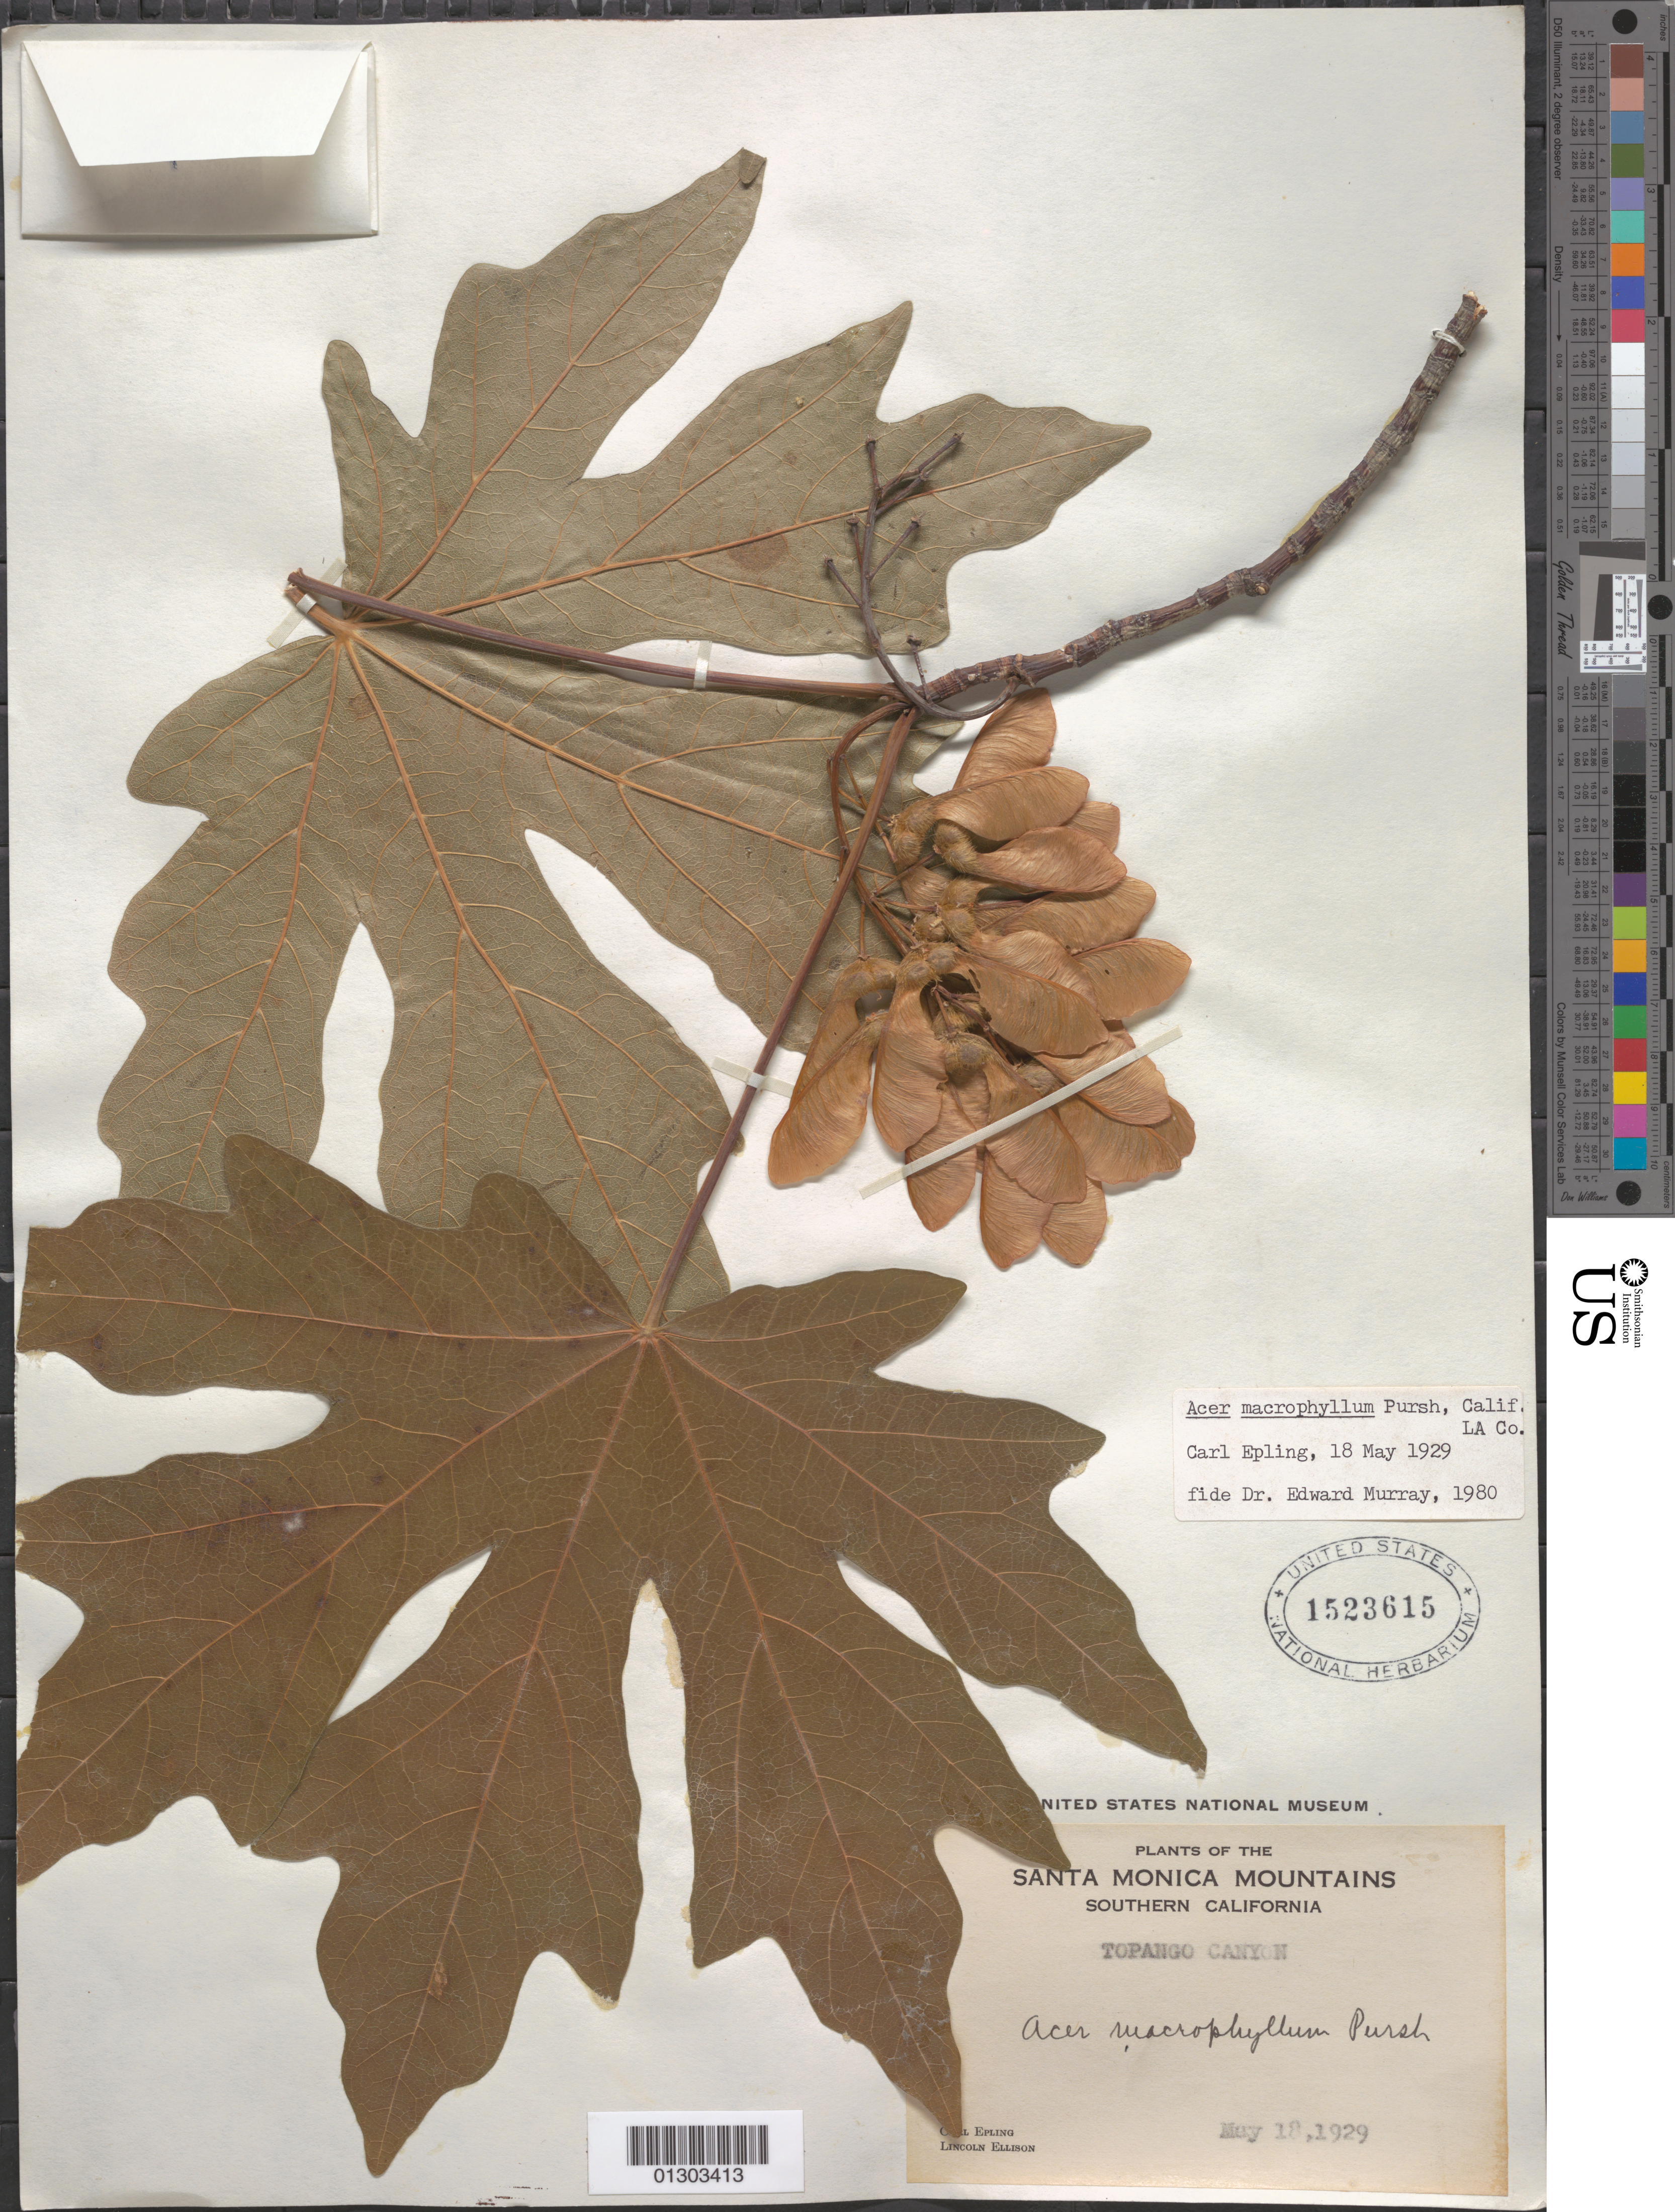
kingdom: Plantae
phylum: Tracheophyta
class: Magnoliopsida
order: Sapindales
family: Sapindaceae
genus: Acer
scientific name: Acer macrophyllum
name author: Pursh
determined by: Murray, Edward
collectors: C. C. Epling & L. Ellison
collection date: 1929-05-18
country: United States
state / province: California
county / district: Los Angeles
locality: Santa Monica Mountains, Topango [Topanga] Canyon.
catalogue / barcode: US 1523615